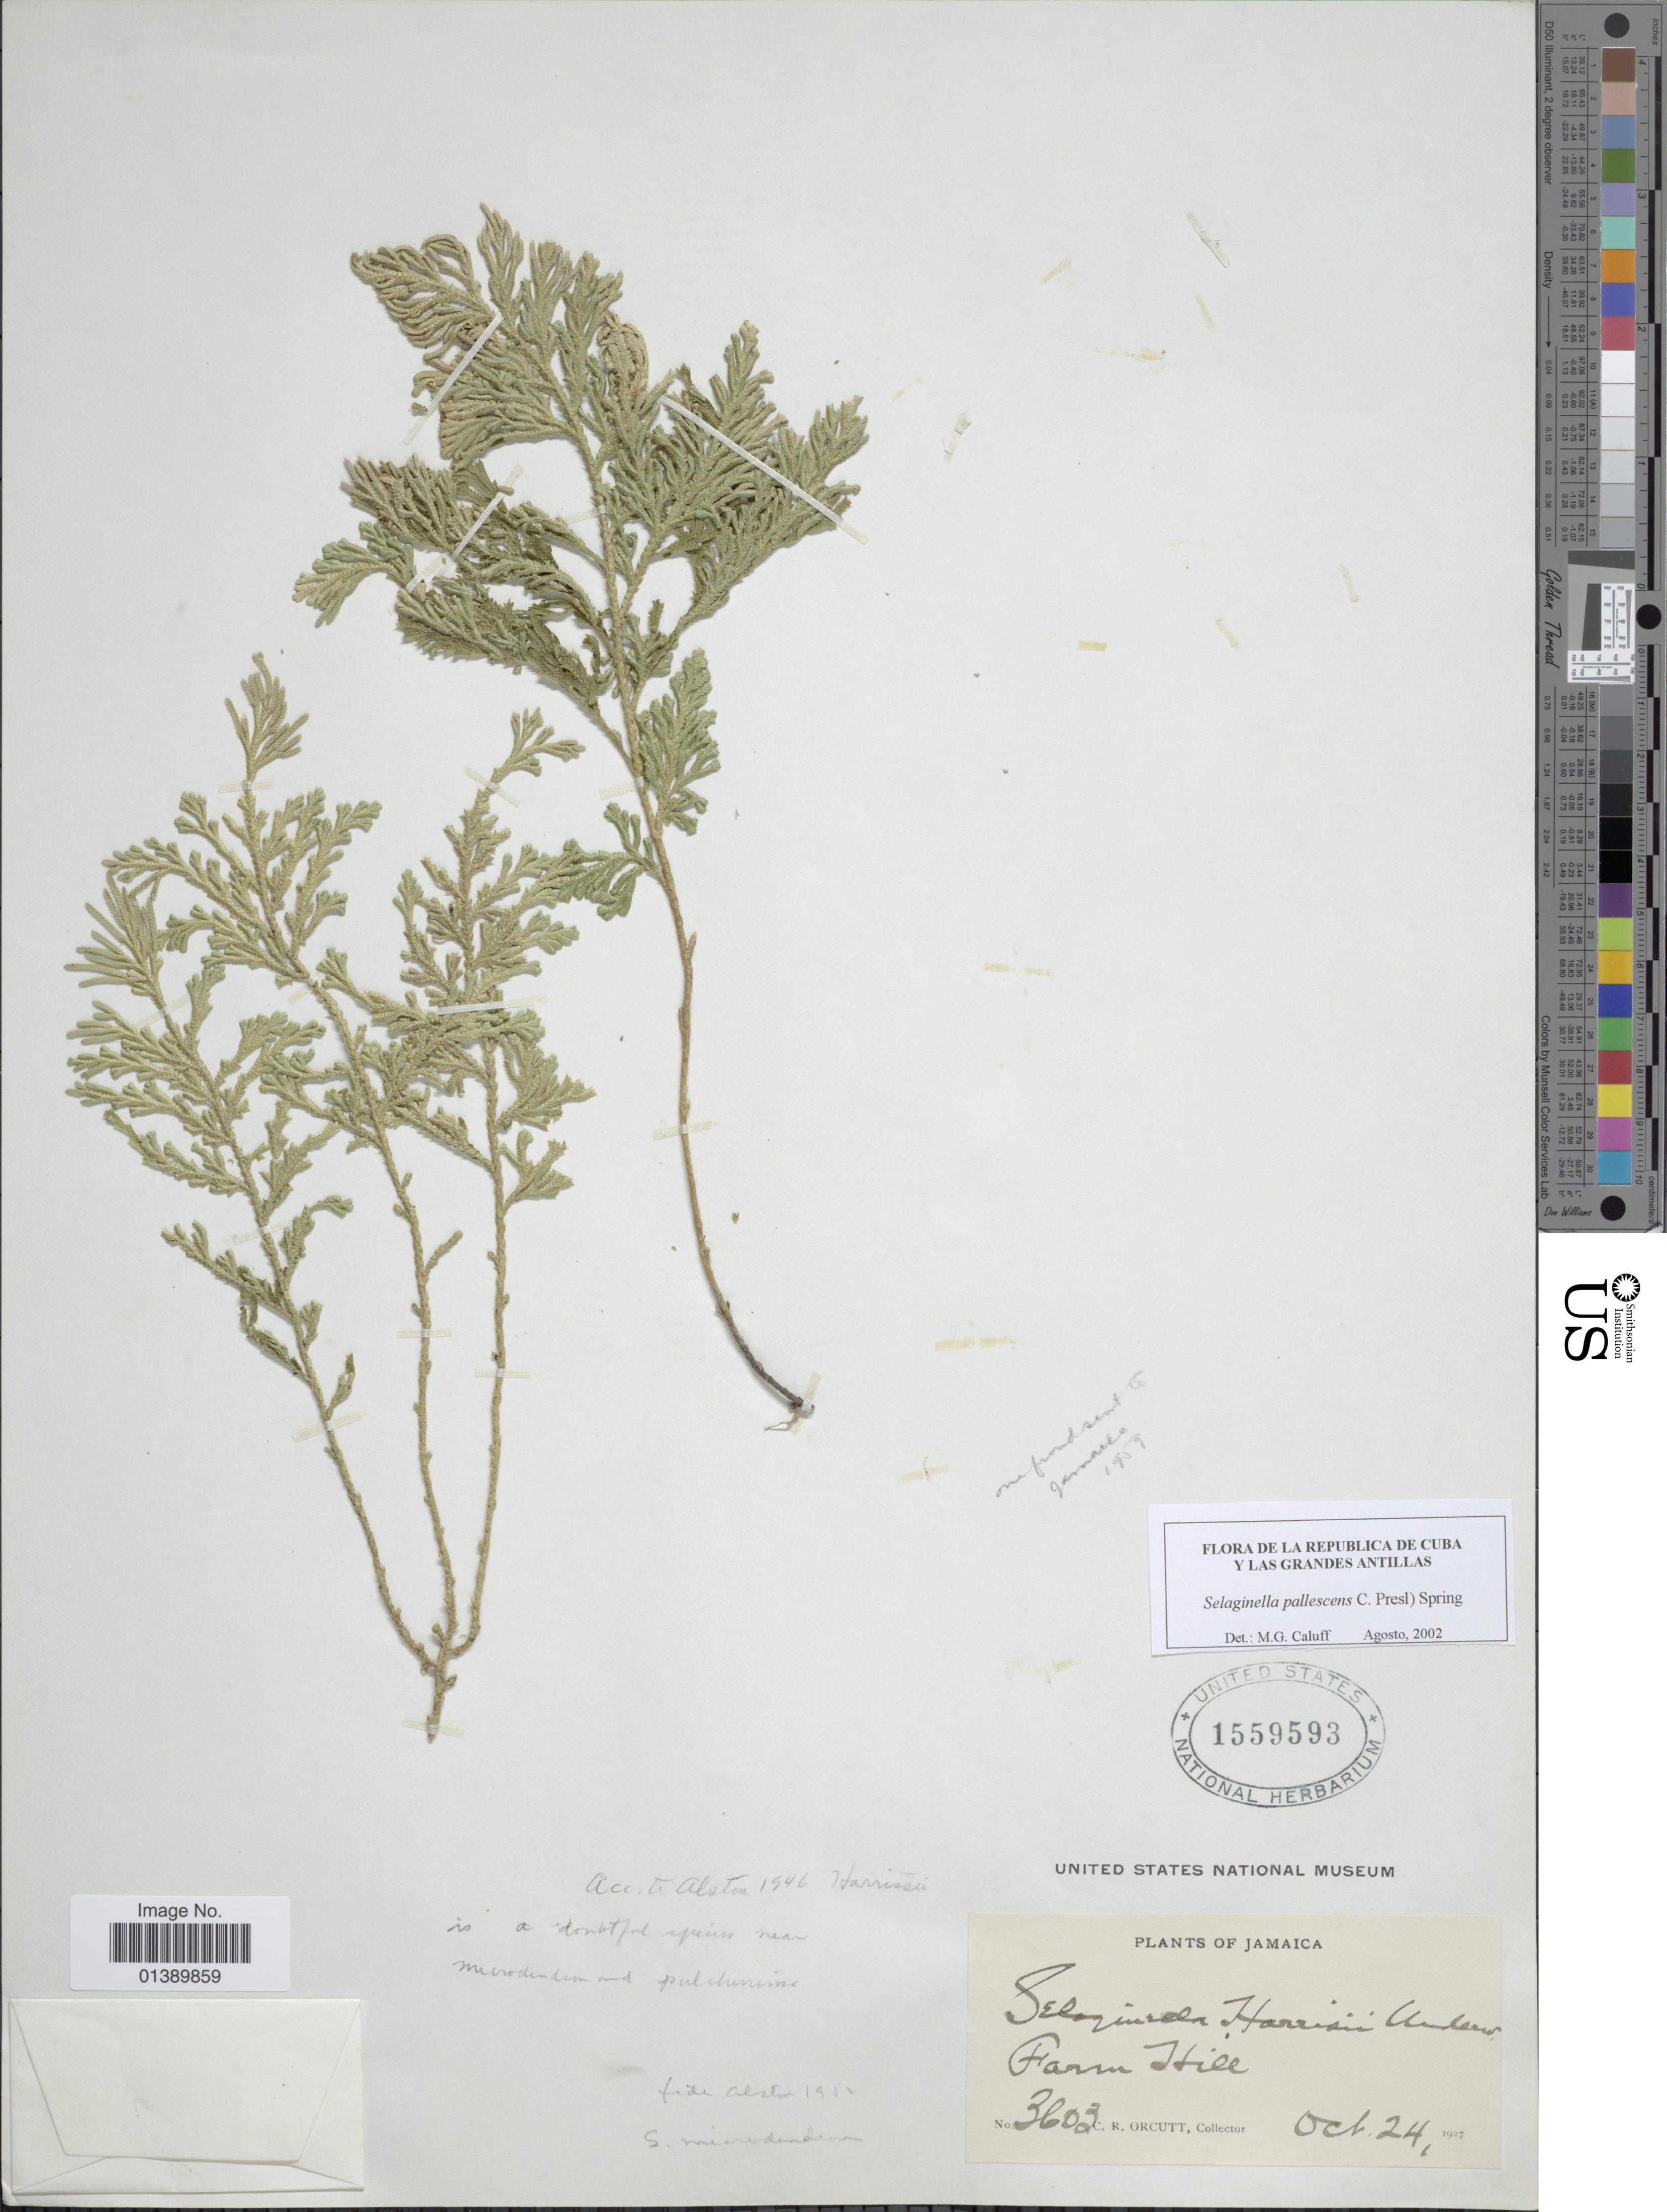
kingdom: Plantae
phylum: Tracheophyta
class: Lycopodiopsida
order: Selaginellales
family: Selaginellaceae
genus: Selaginella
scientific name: Selaginella pallescens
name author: (C. Presl) Spring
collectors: C. R. Orcutt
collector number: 3603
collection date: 1927-10-24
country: Jamaica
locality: Farm Hill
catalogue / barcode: US 1559593